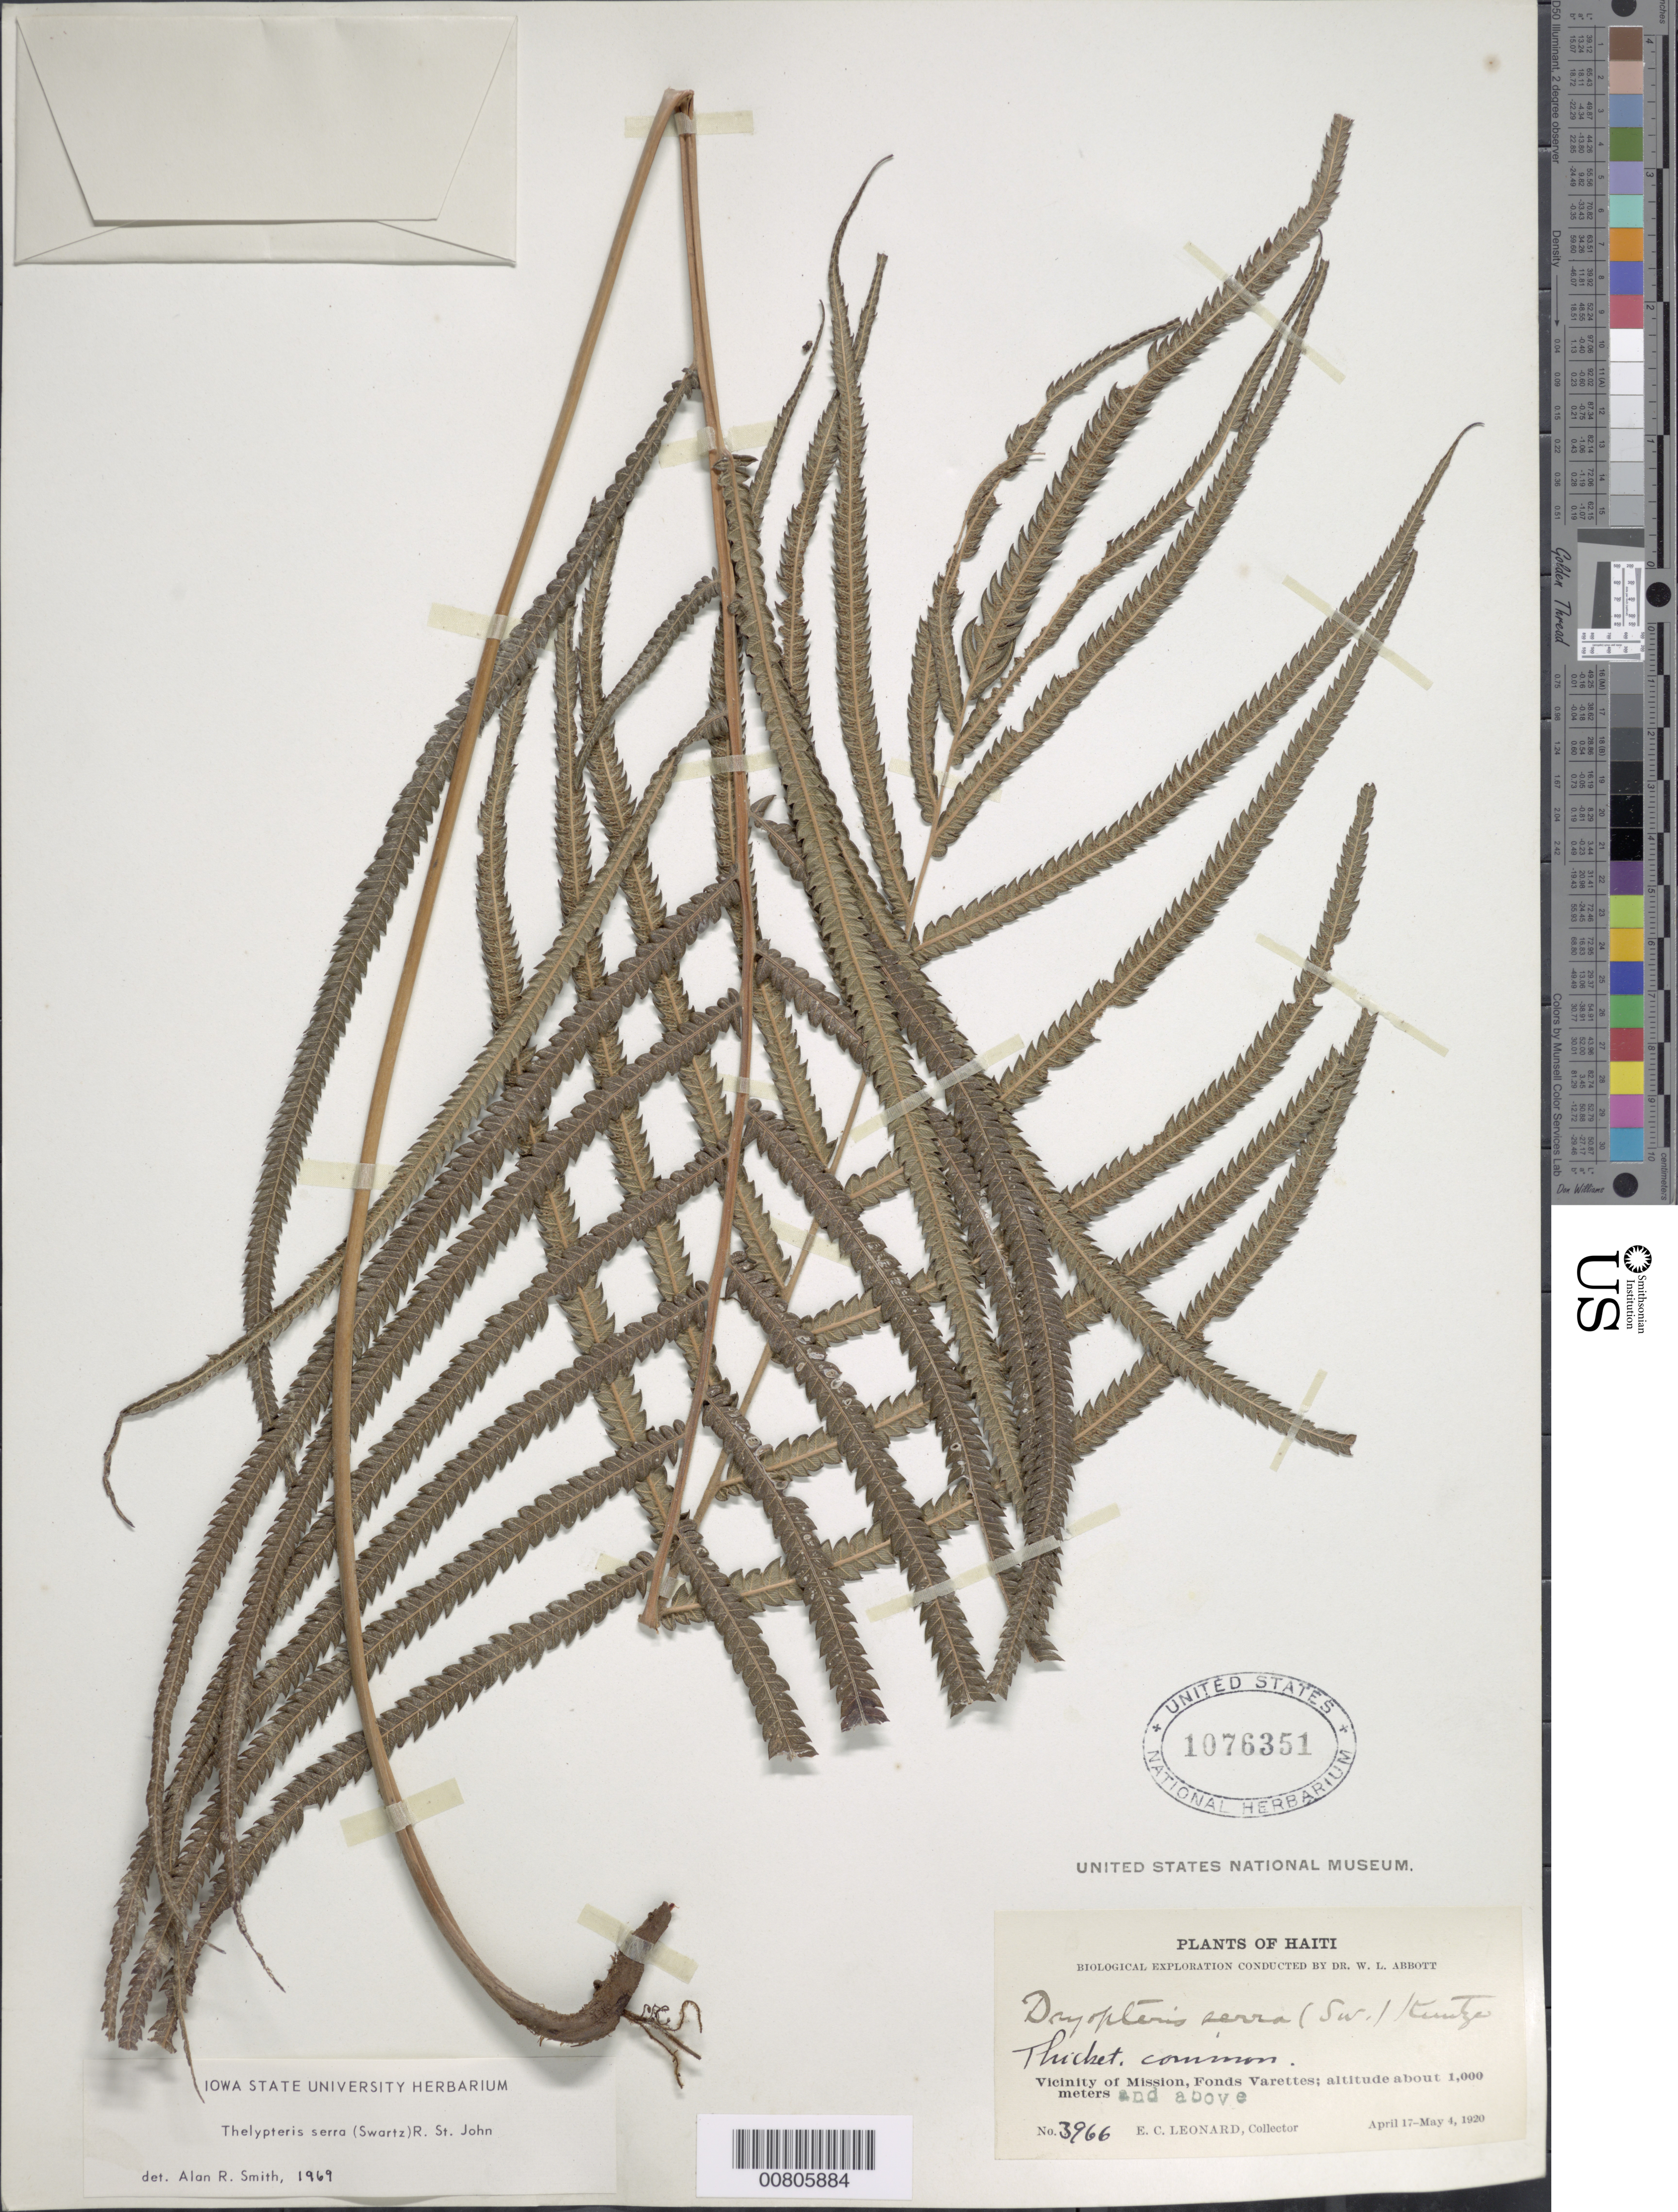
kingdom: Plantae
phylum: Tracheophyta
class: Polypodiopsida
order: Polypodiales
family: Thelypteridaceae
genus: Christella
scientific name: Christella serra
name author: (Sw.) Holttum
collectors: E. C. Leonard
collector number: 3966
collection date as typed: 17 Apr 1920 to 04 May 1920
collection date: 1920-04-17/1920-05-04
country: Haiti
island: Hispaniola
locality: Fonds Varettes; vicinity Mission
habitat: Thicket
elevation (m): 1000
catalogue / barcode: US 1076351